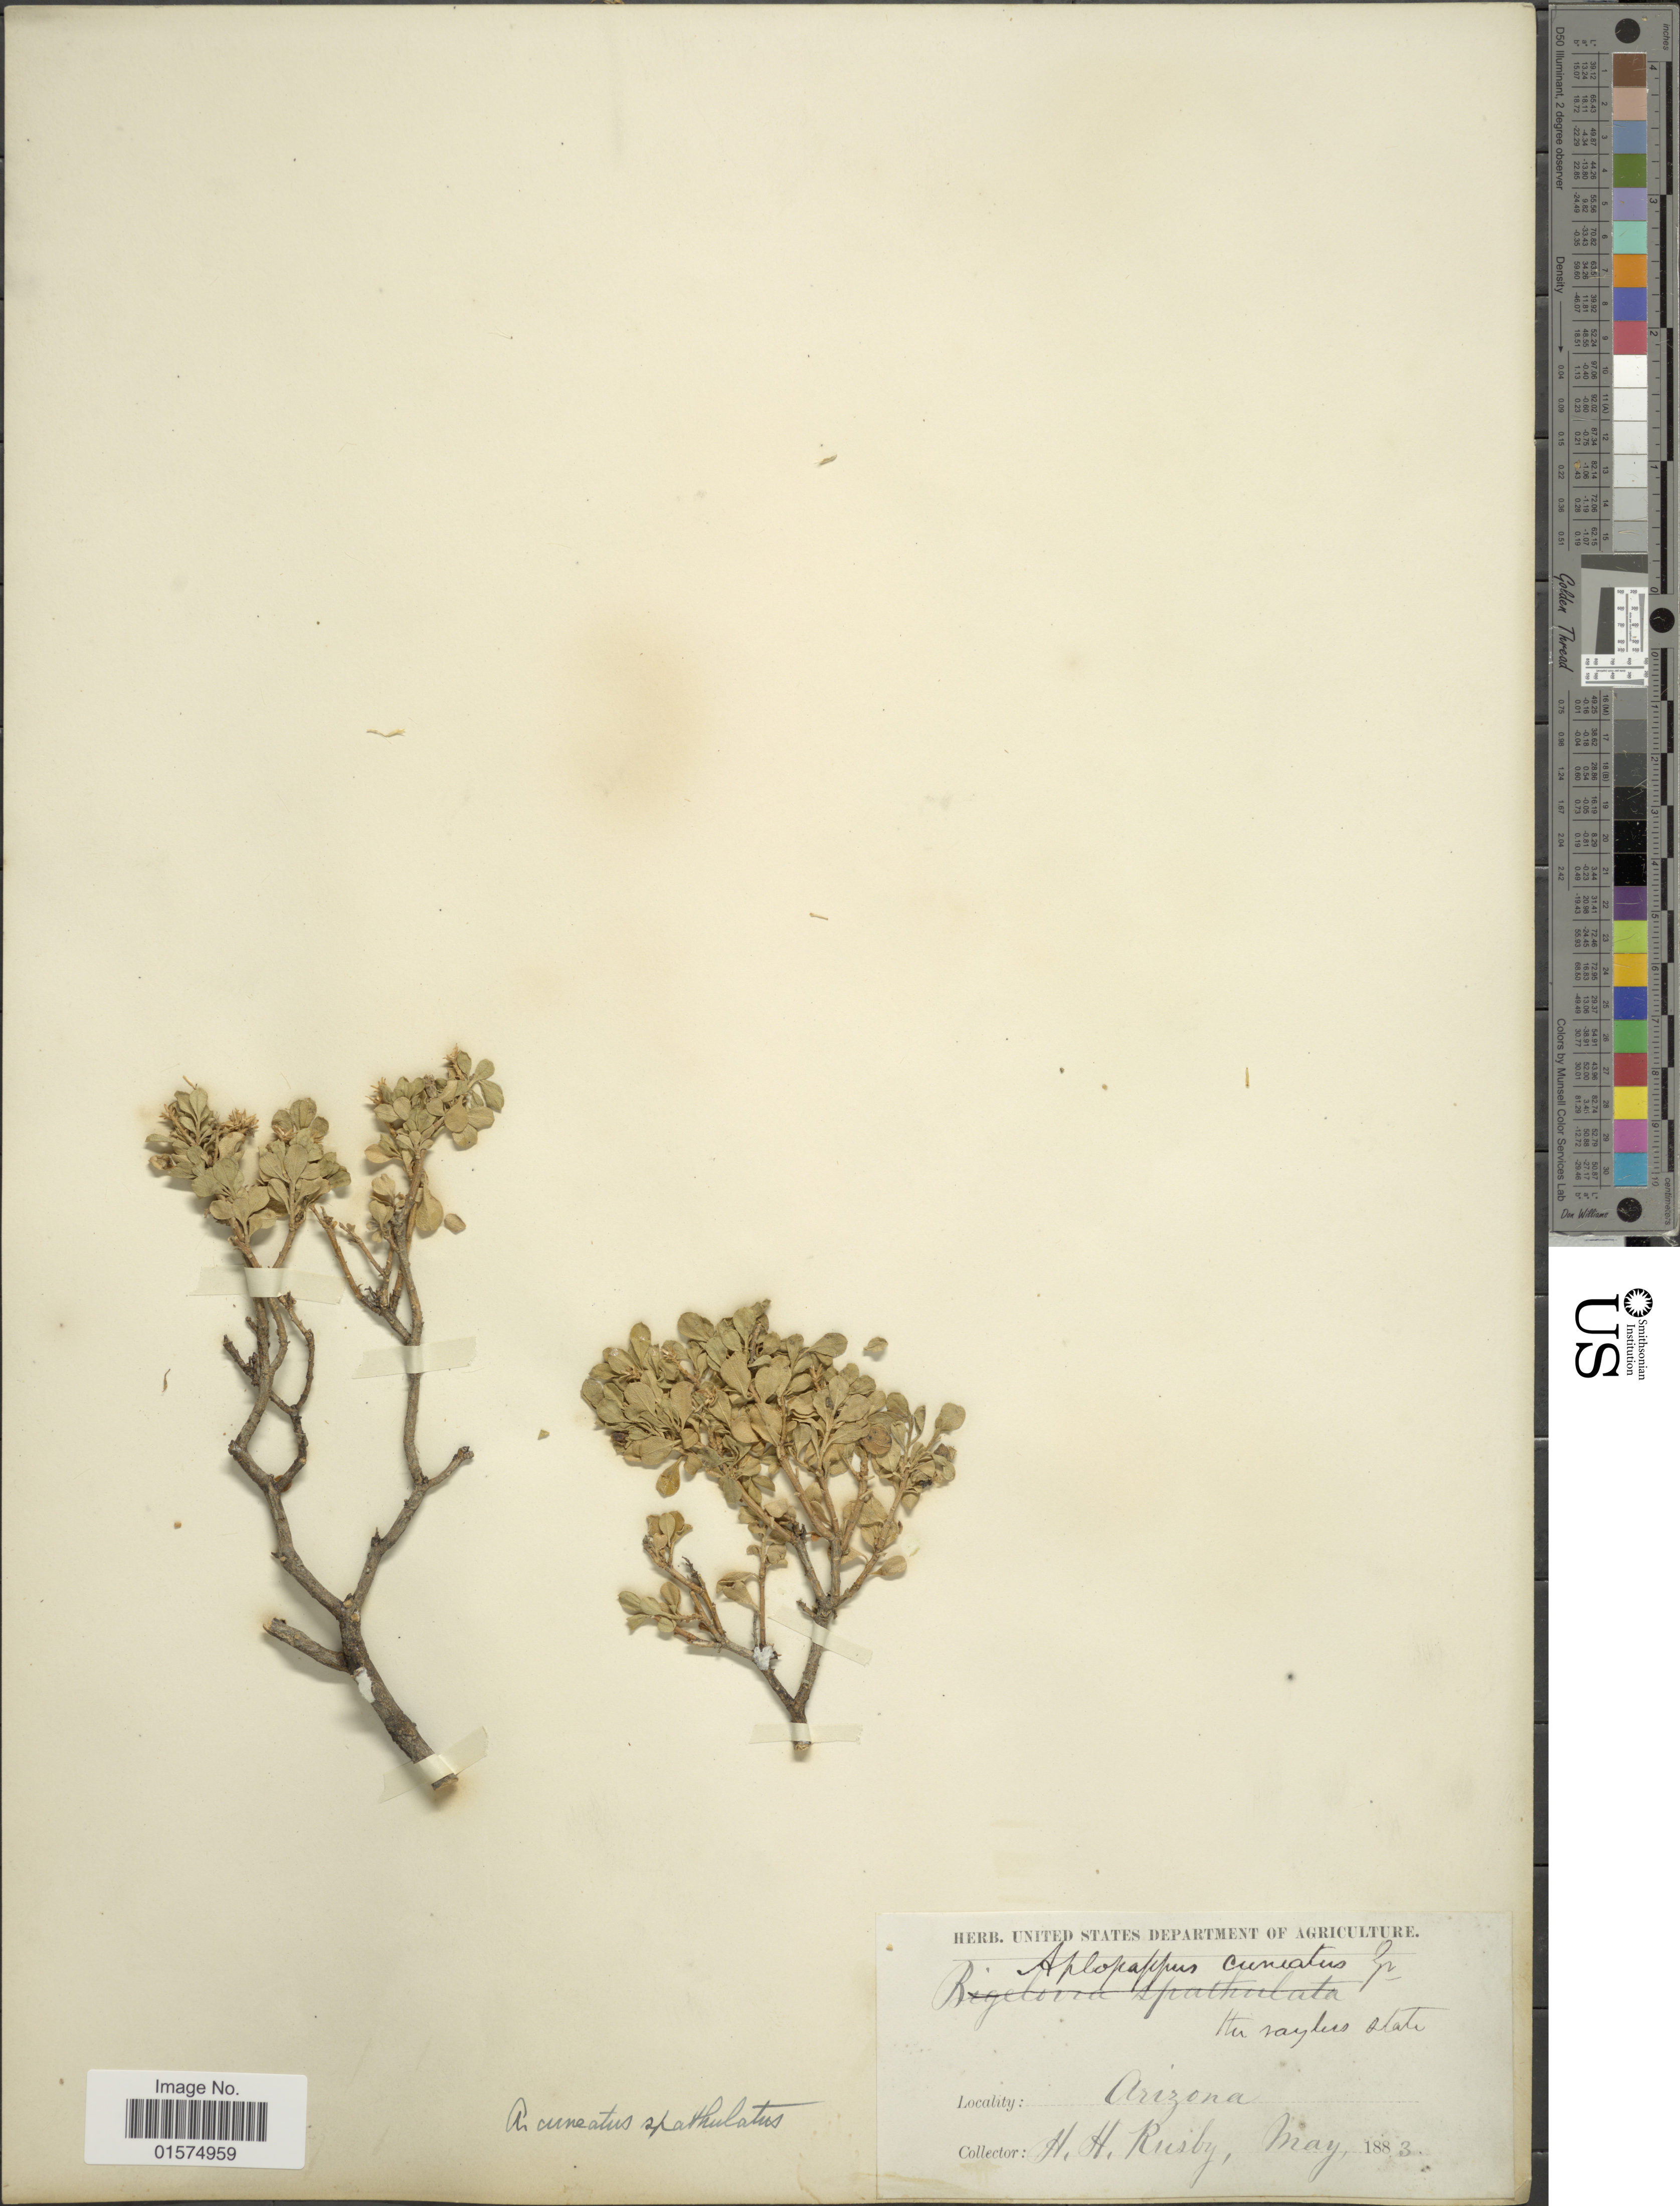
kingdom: Plantae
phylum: Tracheophyta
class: Magnoliopsida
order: Asterales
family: Asteraceae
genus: Ericameria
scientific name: Ericameria cuneata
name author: (A. Gray) McClatchie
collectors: H. H. Rusby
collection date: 1883-05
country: United States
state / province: Arizona